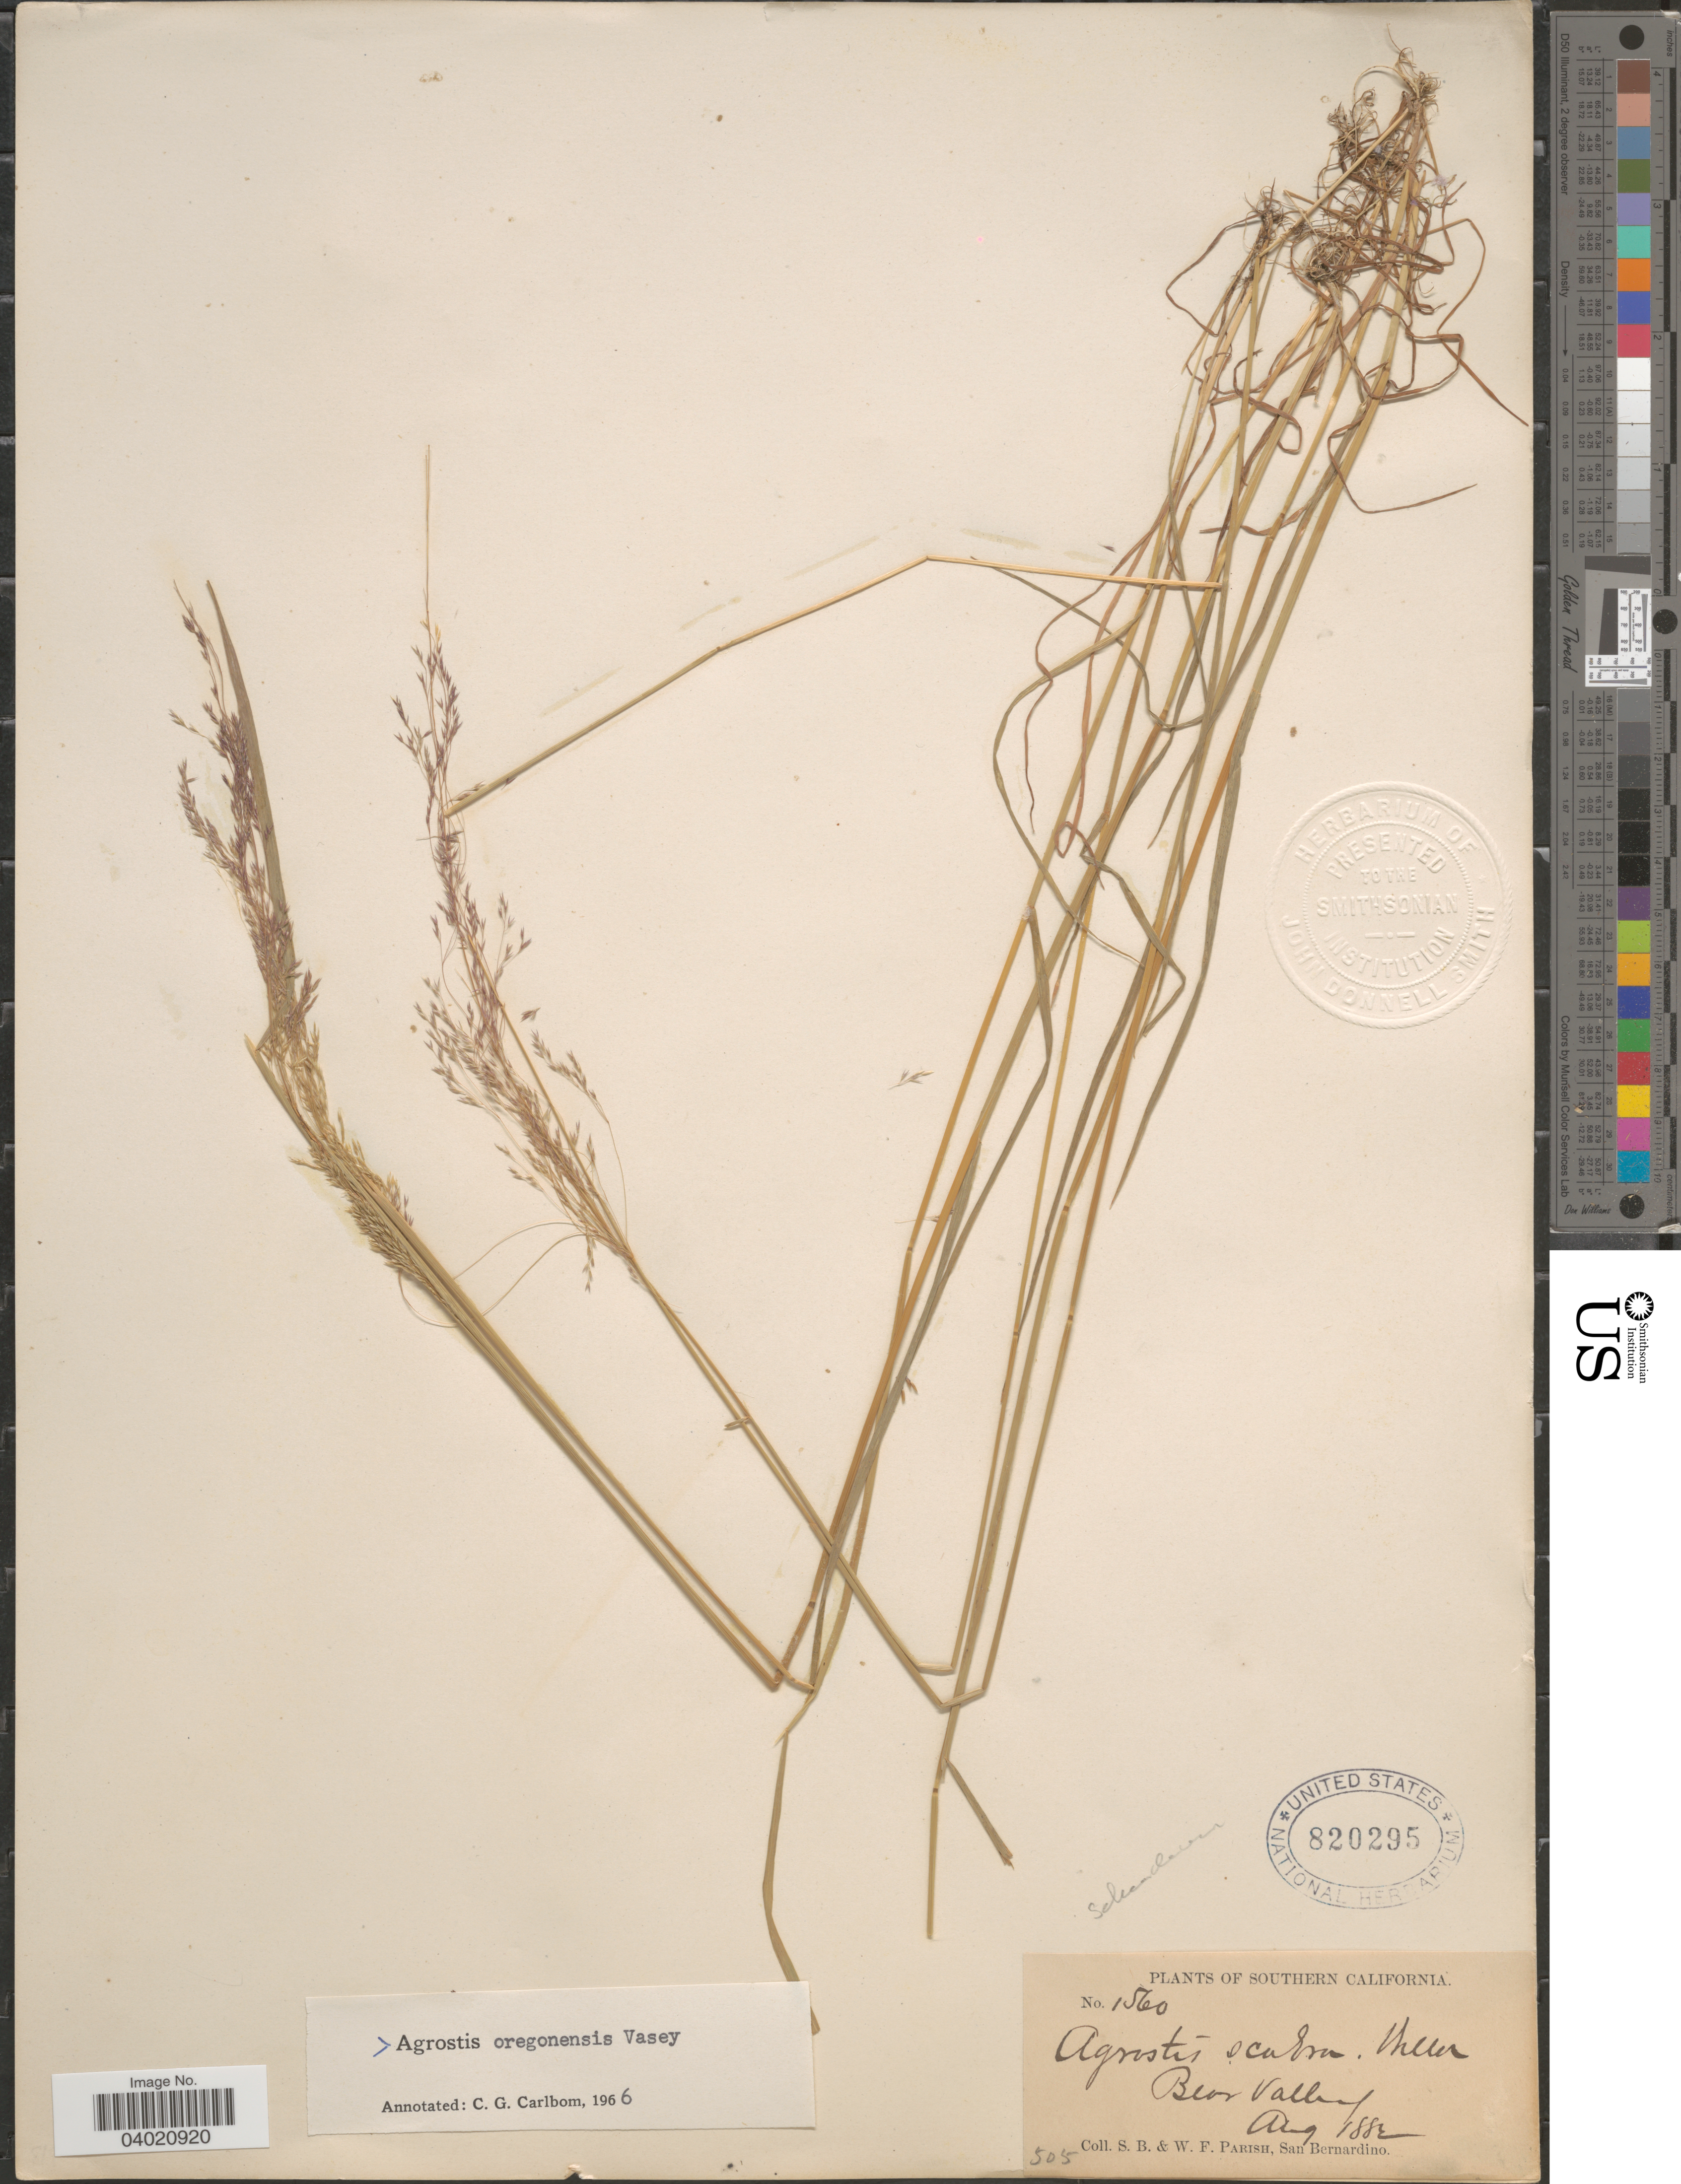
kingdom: Plantae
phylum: Tracheophyta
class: Liliopsida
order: Poales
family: Poaceae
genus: Agrostis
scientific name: Agrostis oregonensis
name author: Vasey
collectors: S. B. Parish & W. F. Parish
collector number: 1560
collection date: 1882-08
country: United States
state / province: California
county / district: San Bernardino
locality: Southern California. Bear Valley.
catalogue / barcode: US 820295